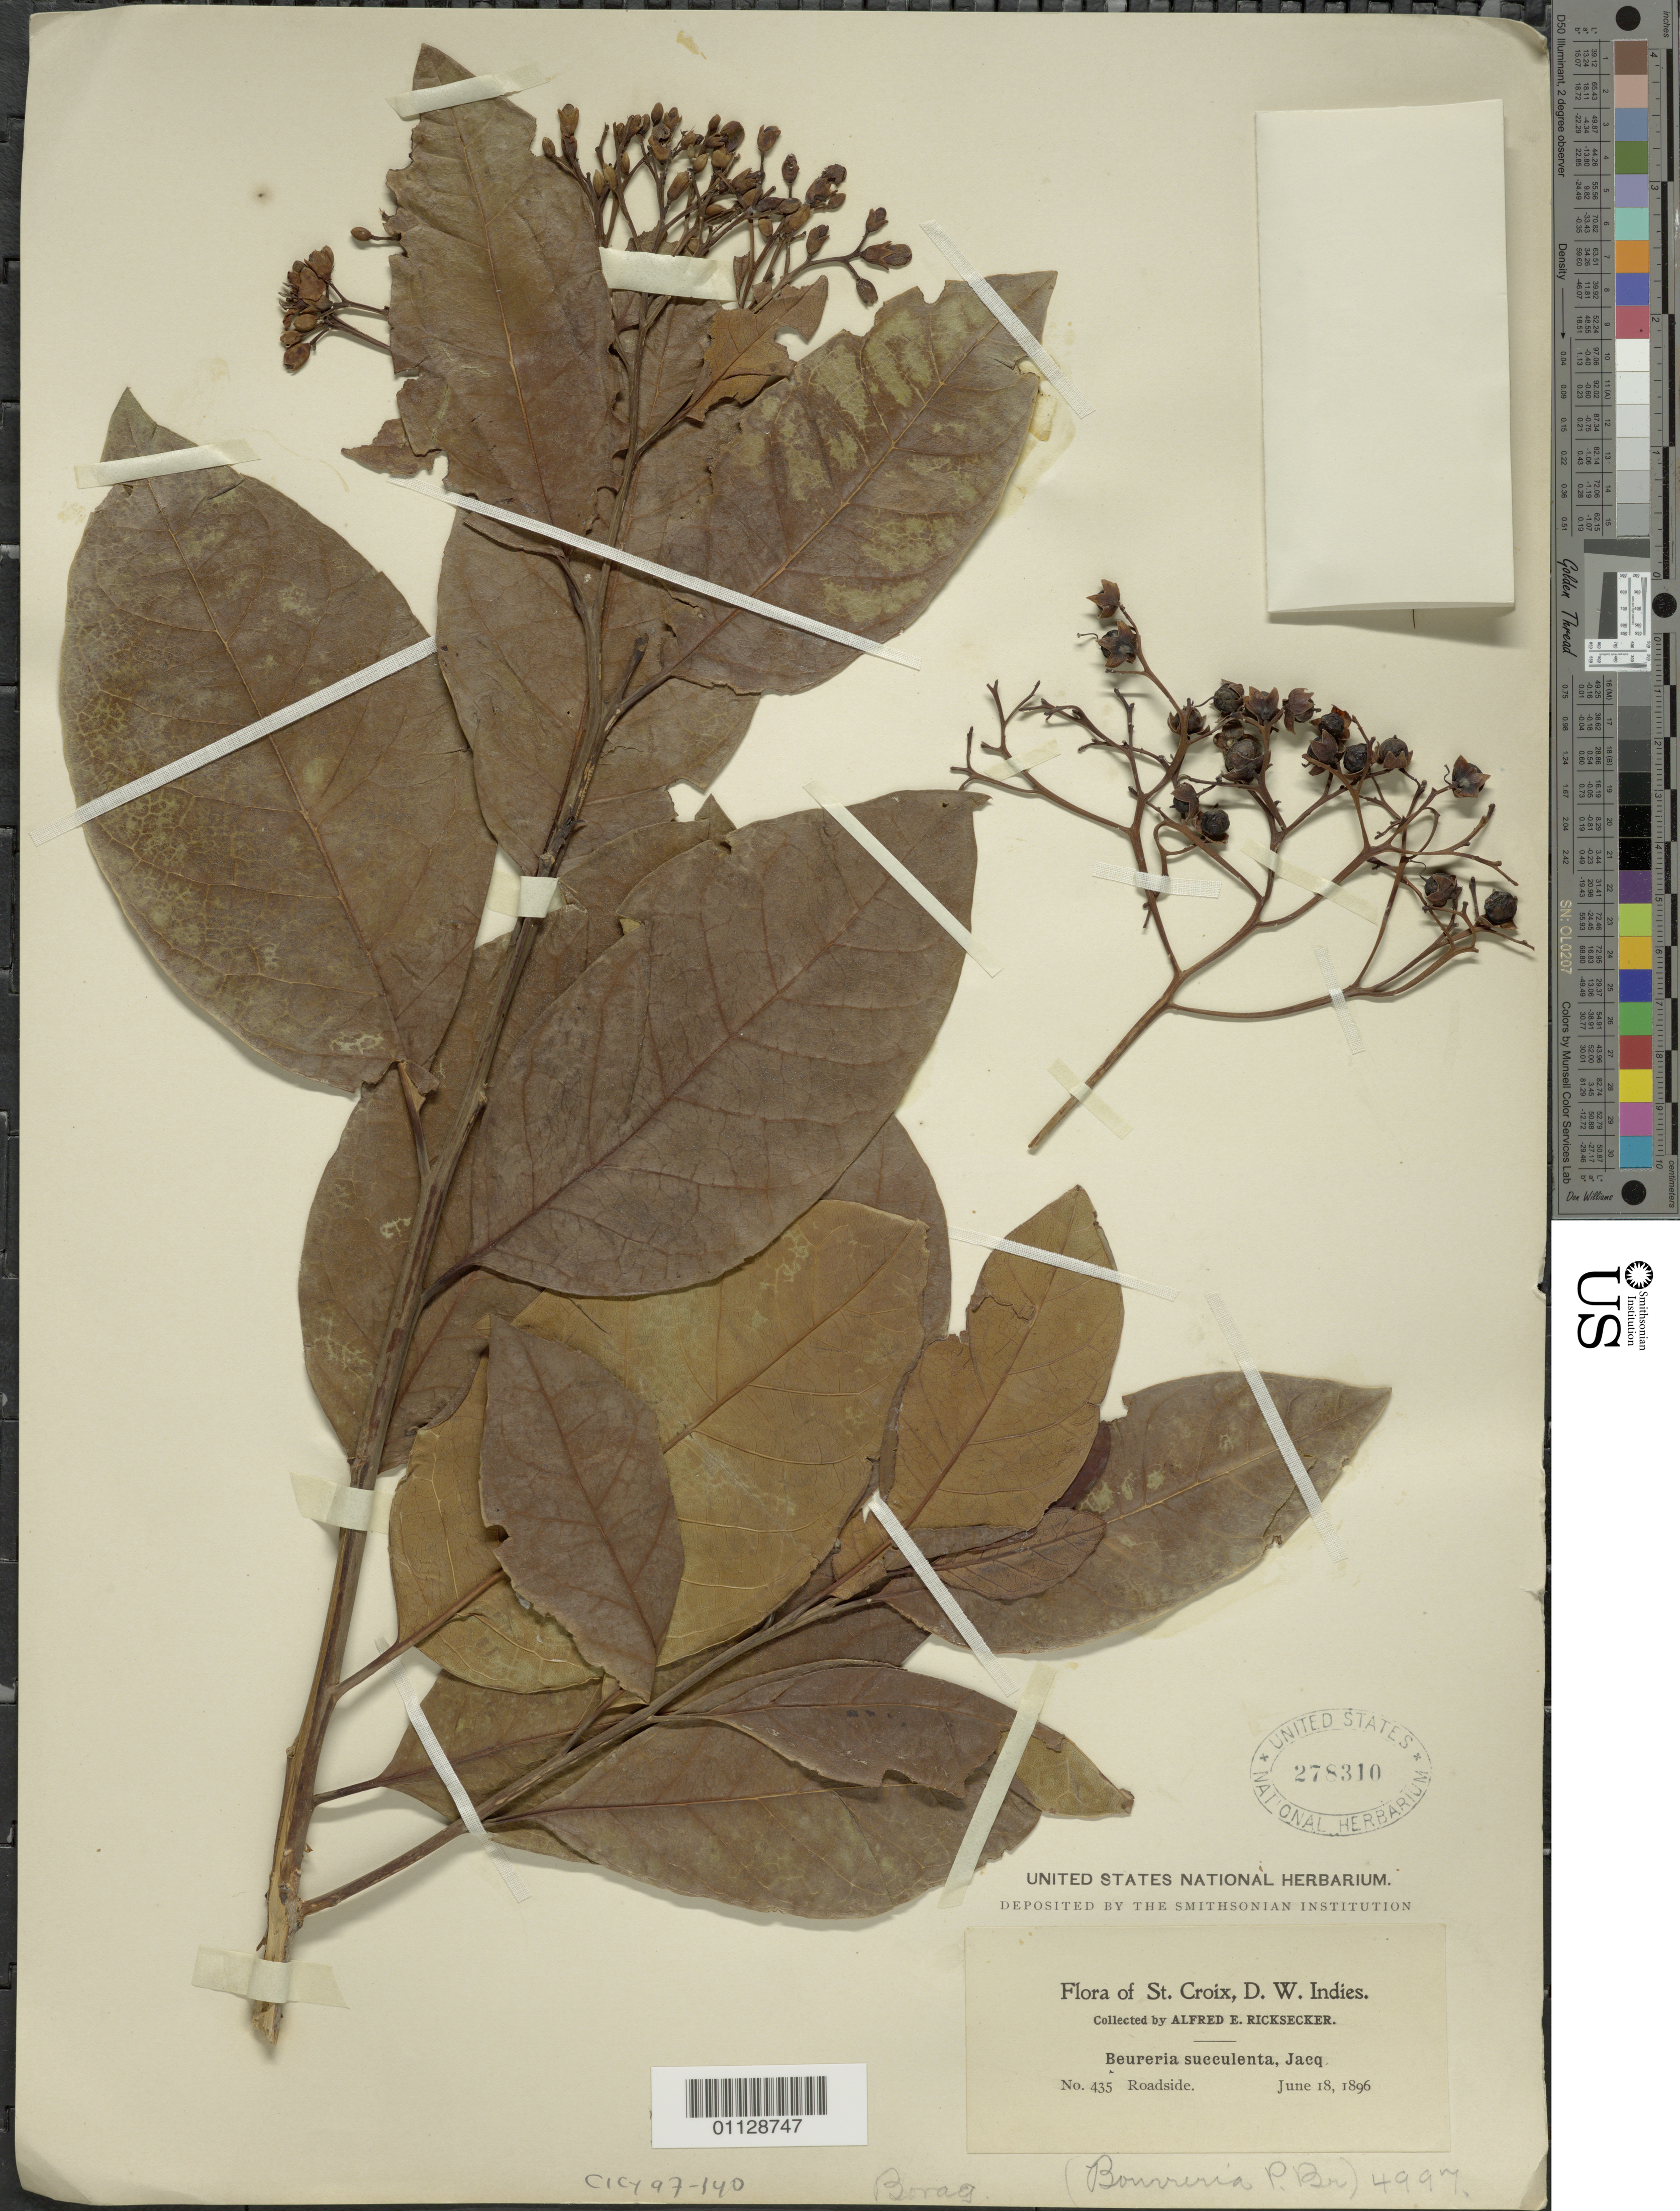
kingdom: Plantae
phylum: Tracheophyta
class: Magnoliopsida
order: Boraginales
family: Ehretiaceae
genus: Bourreria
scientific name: Bourreria succulenta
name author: Jacq.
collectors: A. E. Ricksecker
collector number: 435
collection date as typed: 18 Jun 1896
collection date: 1896-06-18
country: U.S. Virgin Islands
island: St. Croix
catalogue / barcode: US 278310